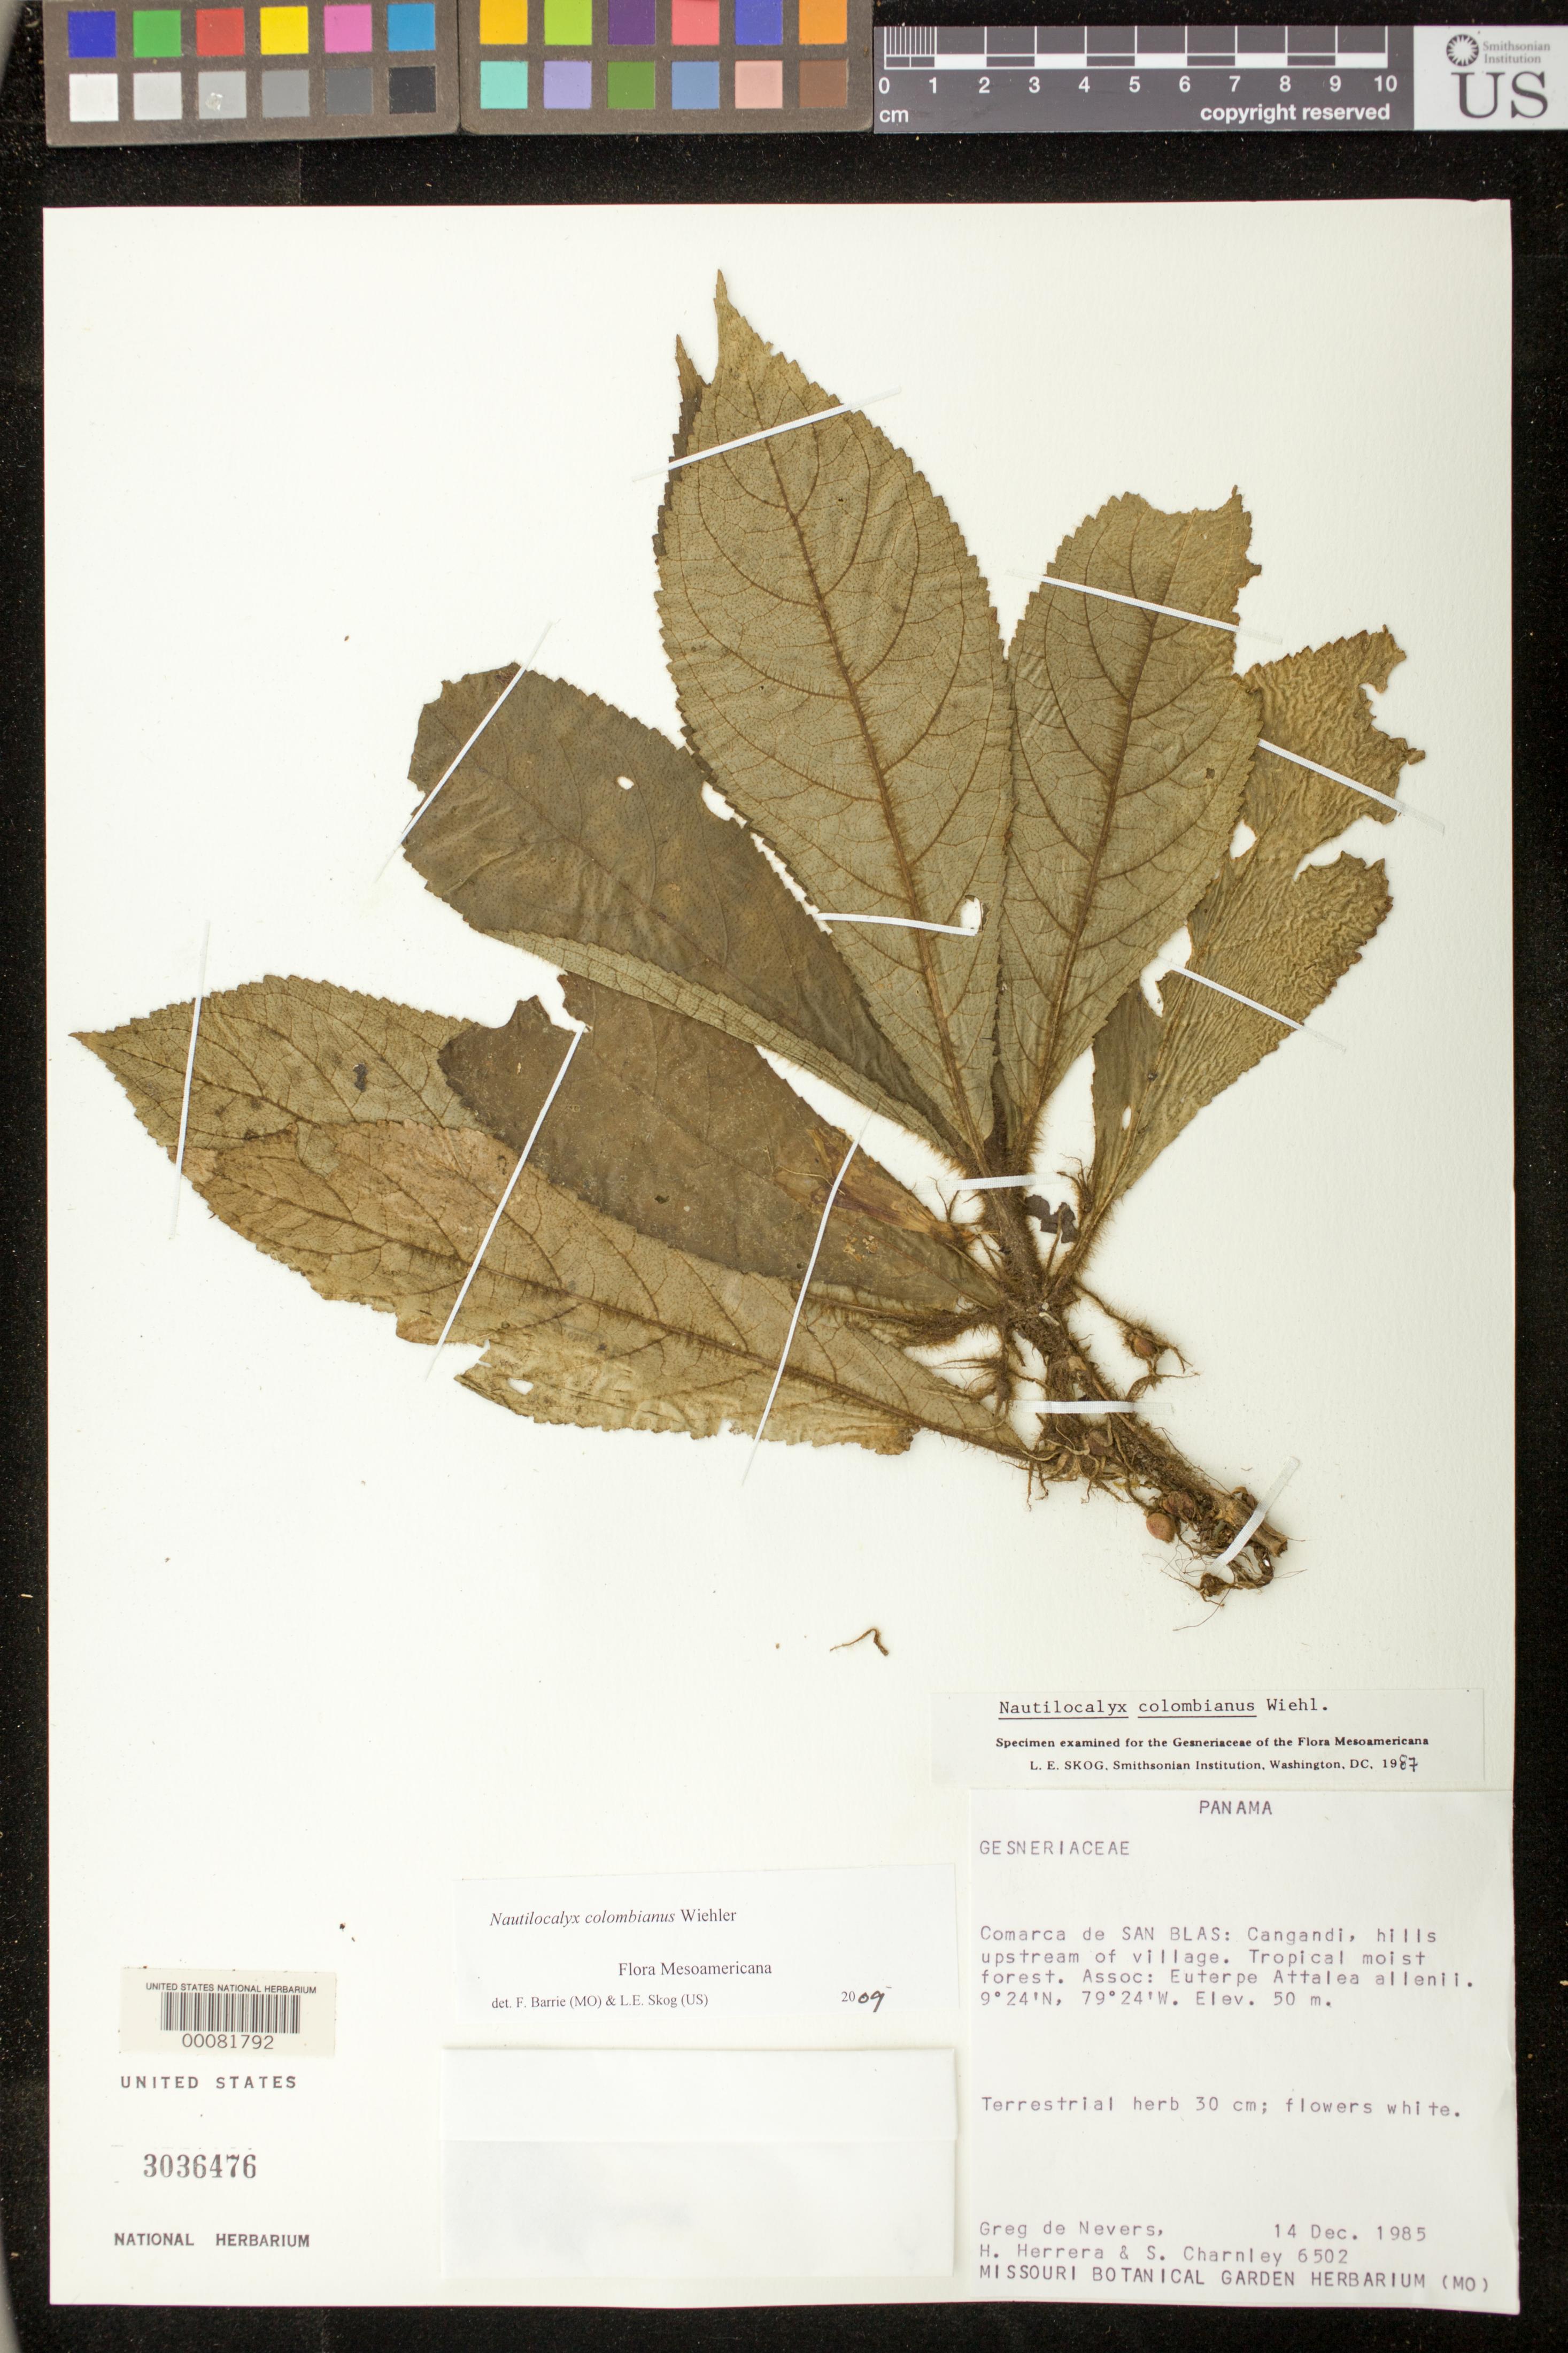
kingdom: Plantae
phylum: Tracheophyta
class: Magnoliopsida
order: Lamiales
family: Gesneriaceae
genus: Nautilocalyx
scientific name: Nautilocalyx colombianus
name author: Wiehler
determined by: Skog, Laurence E.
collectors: G. C. de Nevers, H. Herrera & S. Charnley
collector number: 6502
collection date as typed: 14 Dec 1985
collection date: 1985-12-14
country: Panama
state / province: Kuna Yala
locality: Comarca de San Blas, Cangandi, hills upstream of village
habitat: Tropical moist forest, assoc with Euterpe Attalea allenii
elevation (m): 50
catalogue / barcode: US 3036476